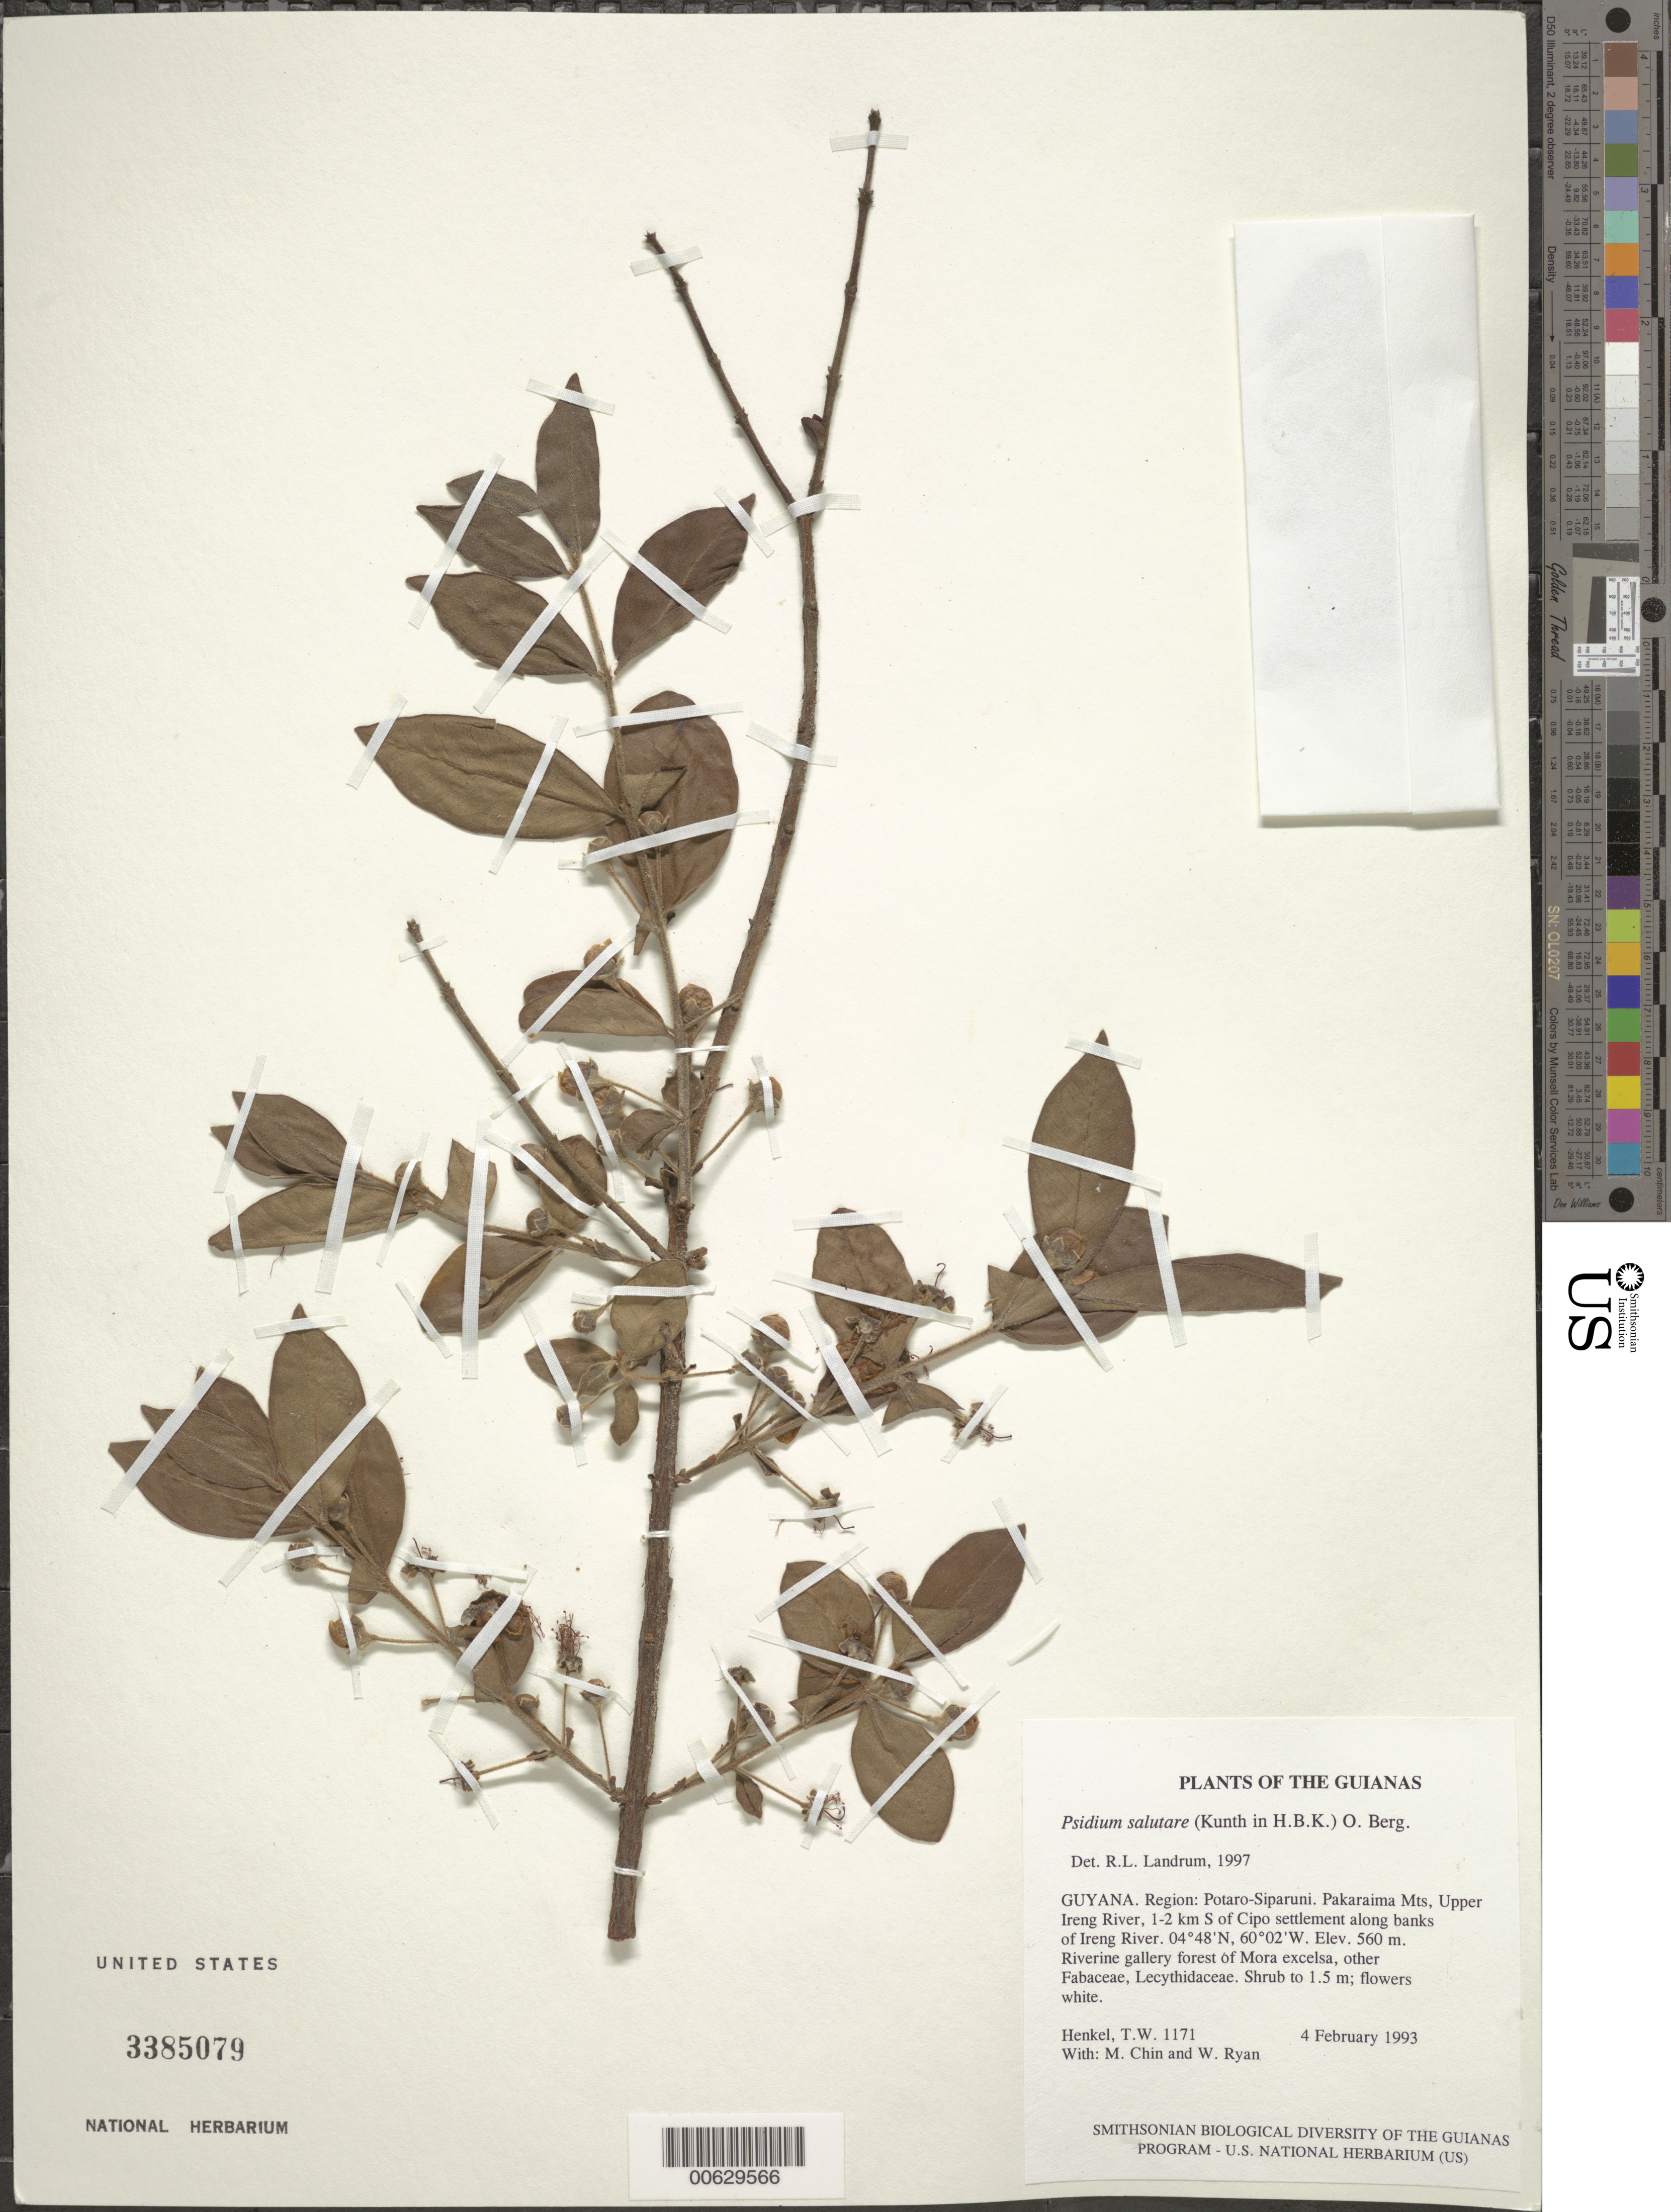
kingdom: Plantae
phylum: Tracheophyta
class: Magnoliopsida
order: Myrtales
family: Myrtaceae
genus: Psidium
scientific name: Psidium salutare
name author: (Kunth) O. Berg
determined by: Landrum, L. R.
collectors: T. Henkel, M. Chin & W. Ryan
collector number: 1171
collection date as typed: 4 February 1993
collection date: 1993-02-04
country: Guyana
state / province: Potaro-Siparuni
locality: Pakaraima Mts, Upper Ireng River, 1-2 km S of Cipo settlement along banks of Ireng River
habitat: Riverine gallery forest of Mora excelsa, other Fabaceae, Lecythidaceae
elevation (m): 560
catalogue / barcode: US 3385079